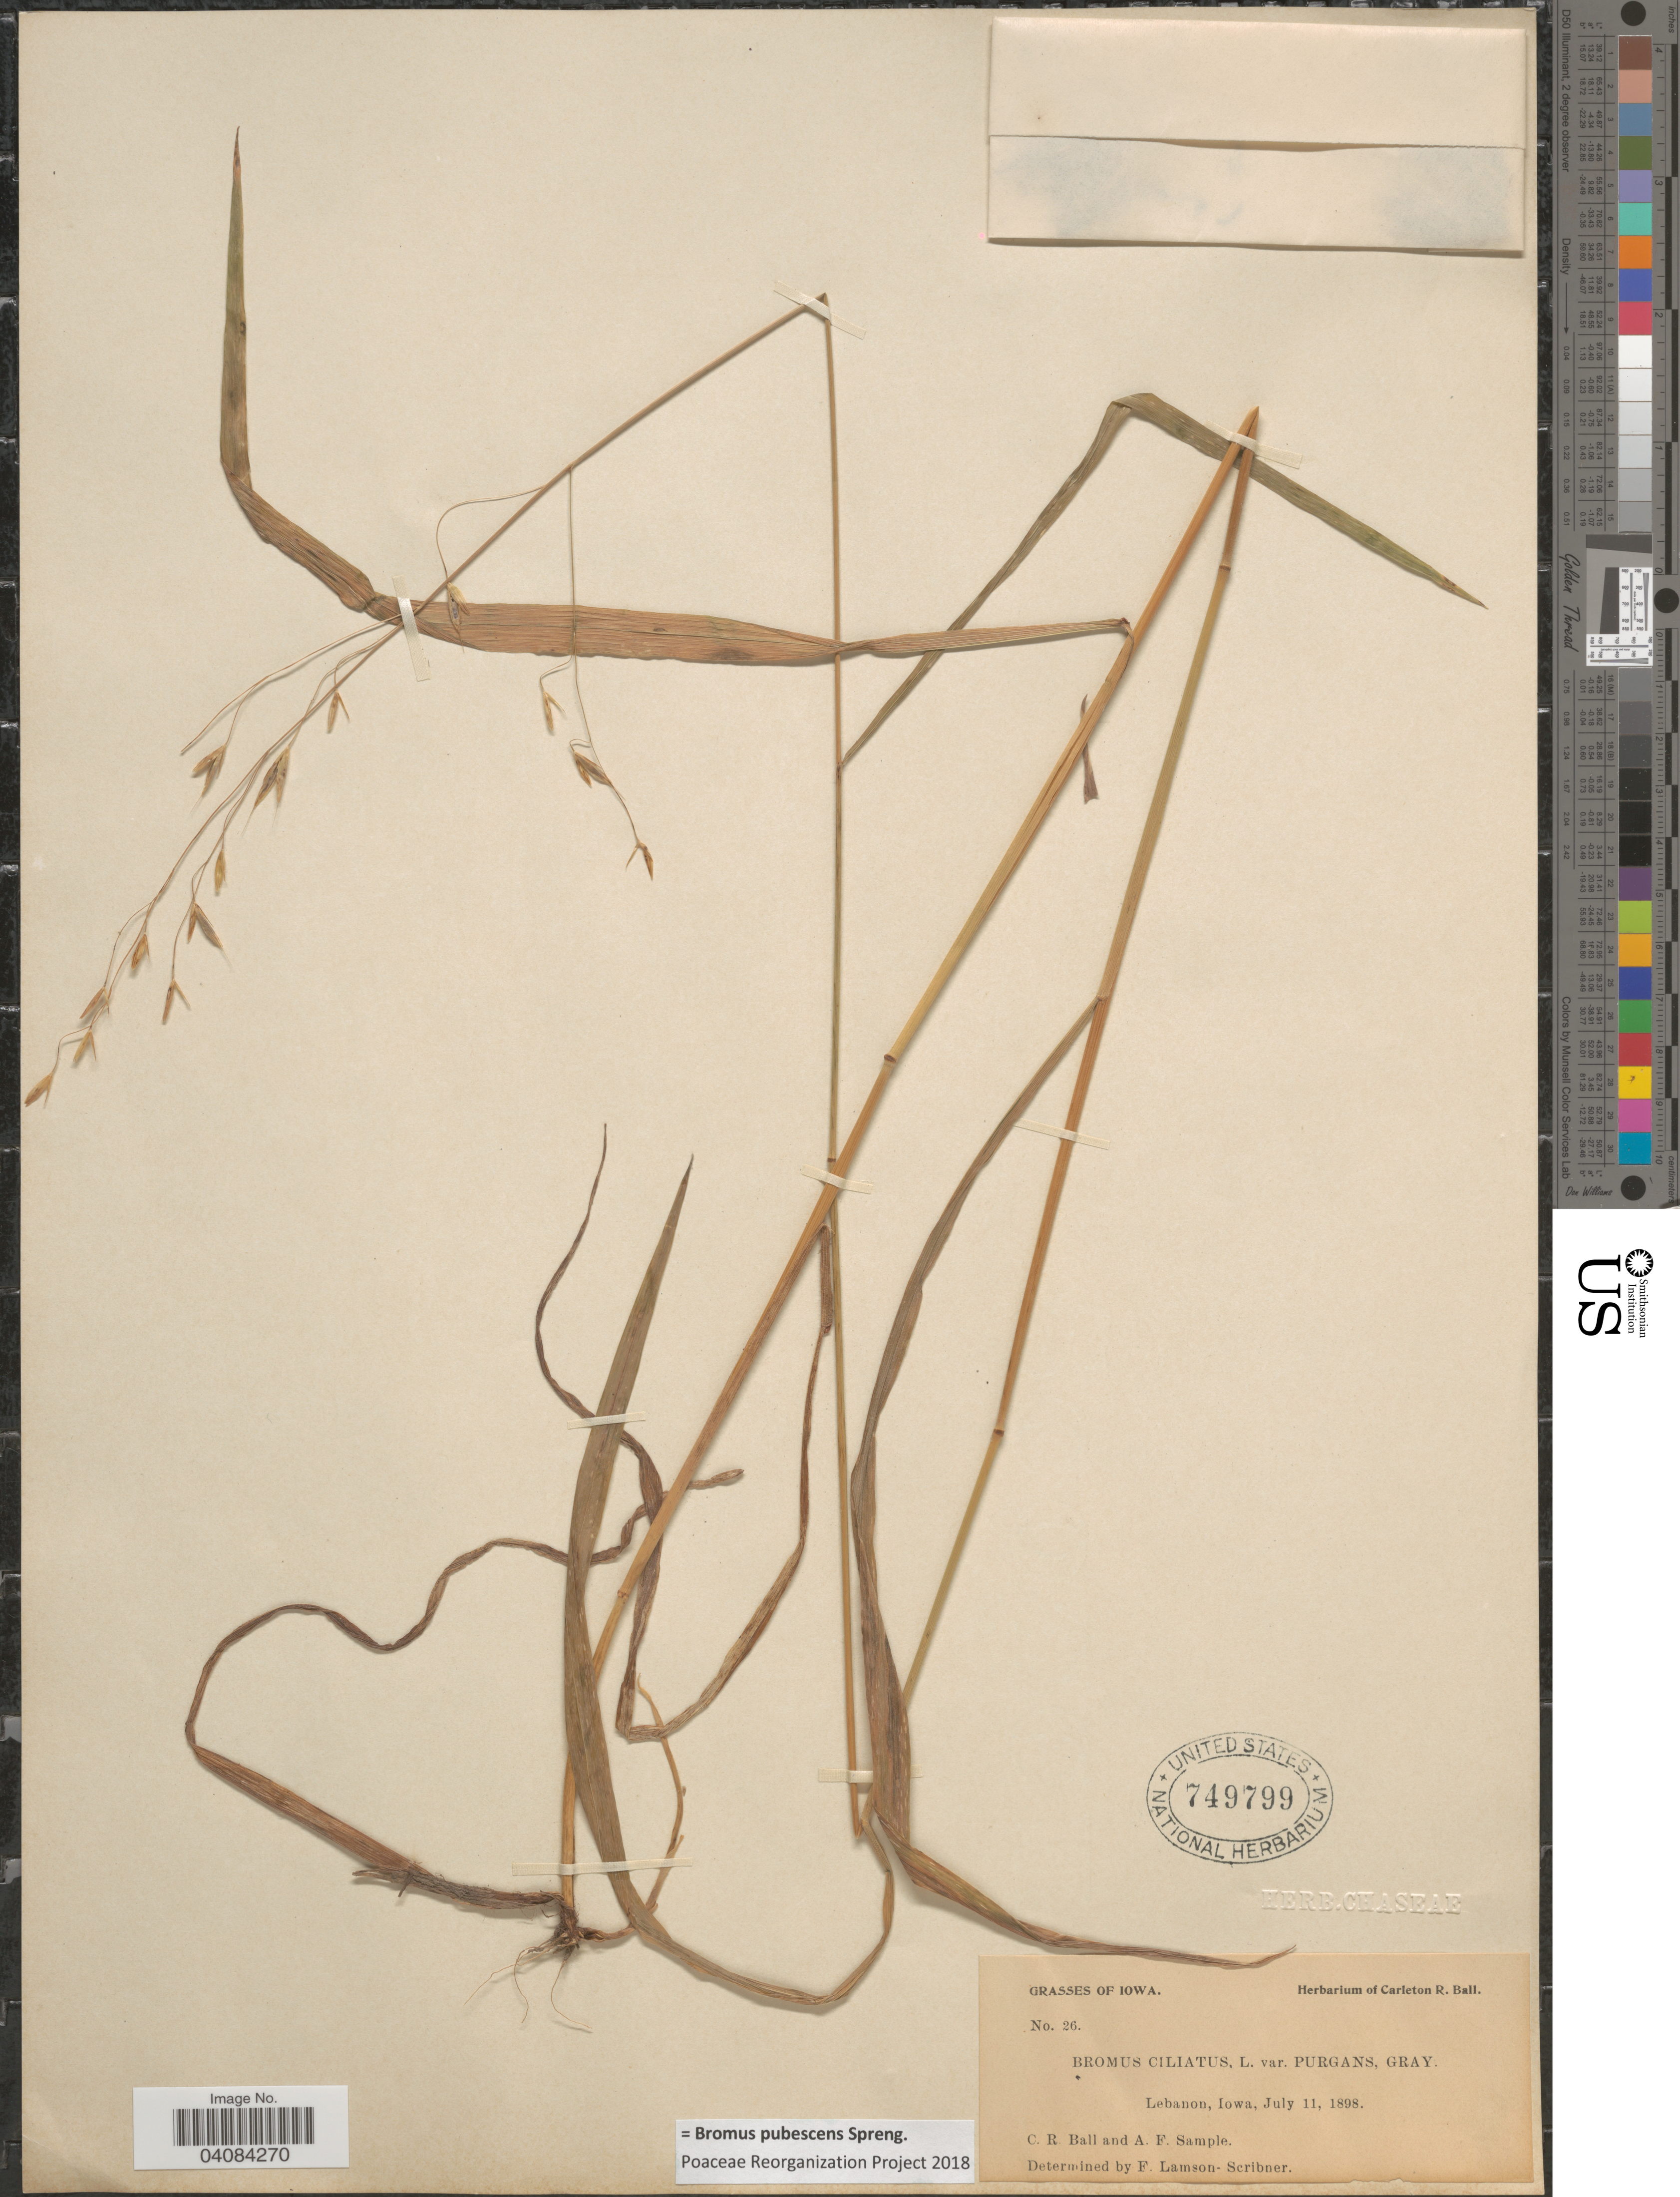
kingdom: Plantae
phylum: Tracheophyta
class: Liliopsida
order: Poales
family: Poaceae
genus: Bromus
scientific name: Bromus pubescens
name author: Muhl. ex Willd.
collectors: C. R. Ball & A. Sample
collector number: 26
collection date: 1898-07-11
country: United States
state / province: Iowa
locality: Lebanon.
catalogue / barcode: US 749799